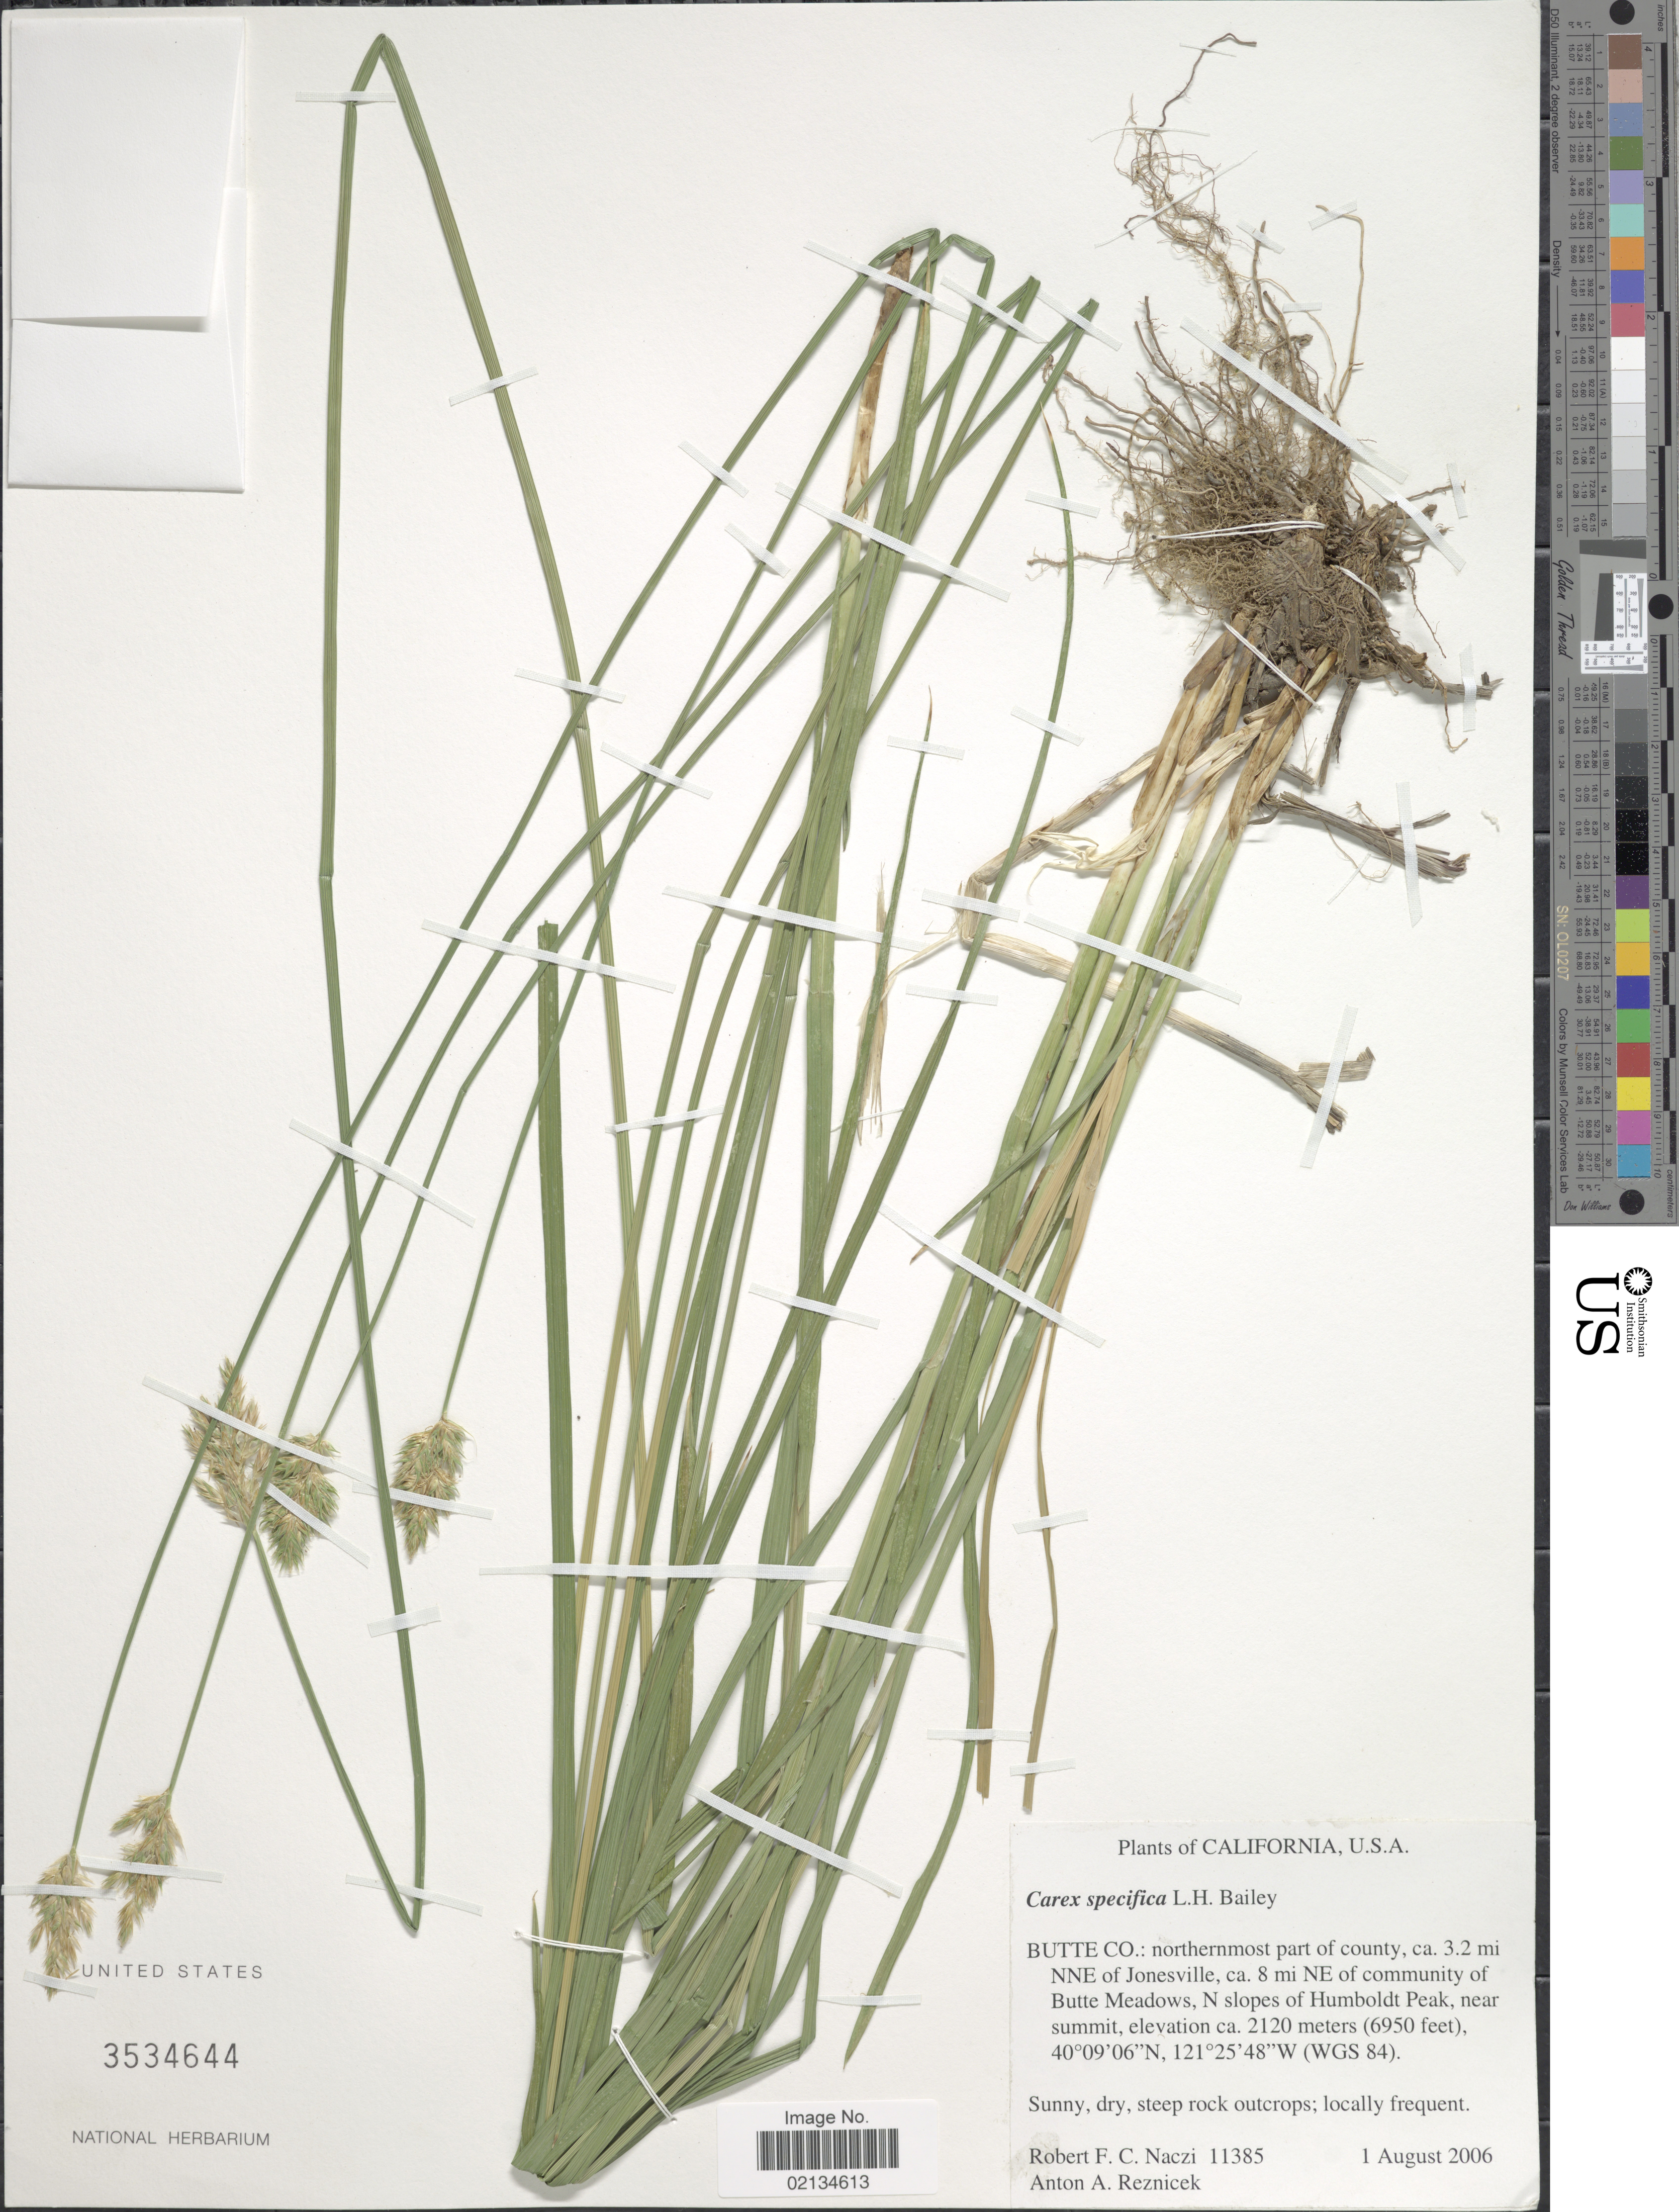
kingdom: Plantae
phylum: Tracheophyta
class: Liliopsida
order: Poales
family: Cyperaceae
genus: Carex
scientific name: Carex specifica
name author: L.H. Bailey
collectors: R. F. C. Naczi & A. A. Reznicek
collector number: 11385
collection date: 2006-08-01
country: United States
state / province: California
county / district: Butte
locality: Butte Co.: northernmost part of county, ca. 3.2 mi NNe of Jonesville, ca. 8 mi NE of community of Butte Meadows, N slopes of Humboldt Peak, near summit, (WGS 84).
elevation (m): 2118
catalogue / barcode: US 3534644